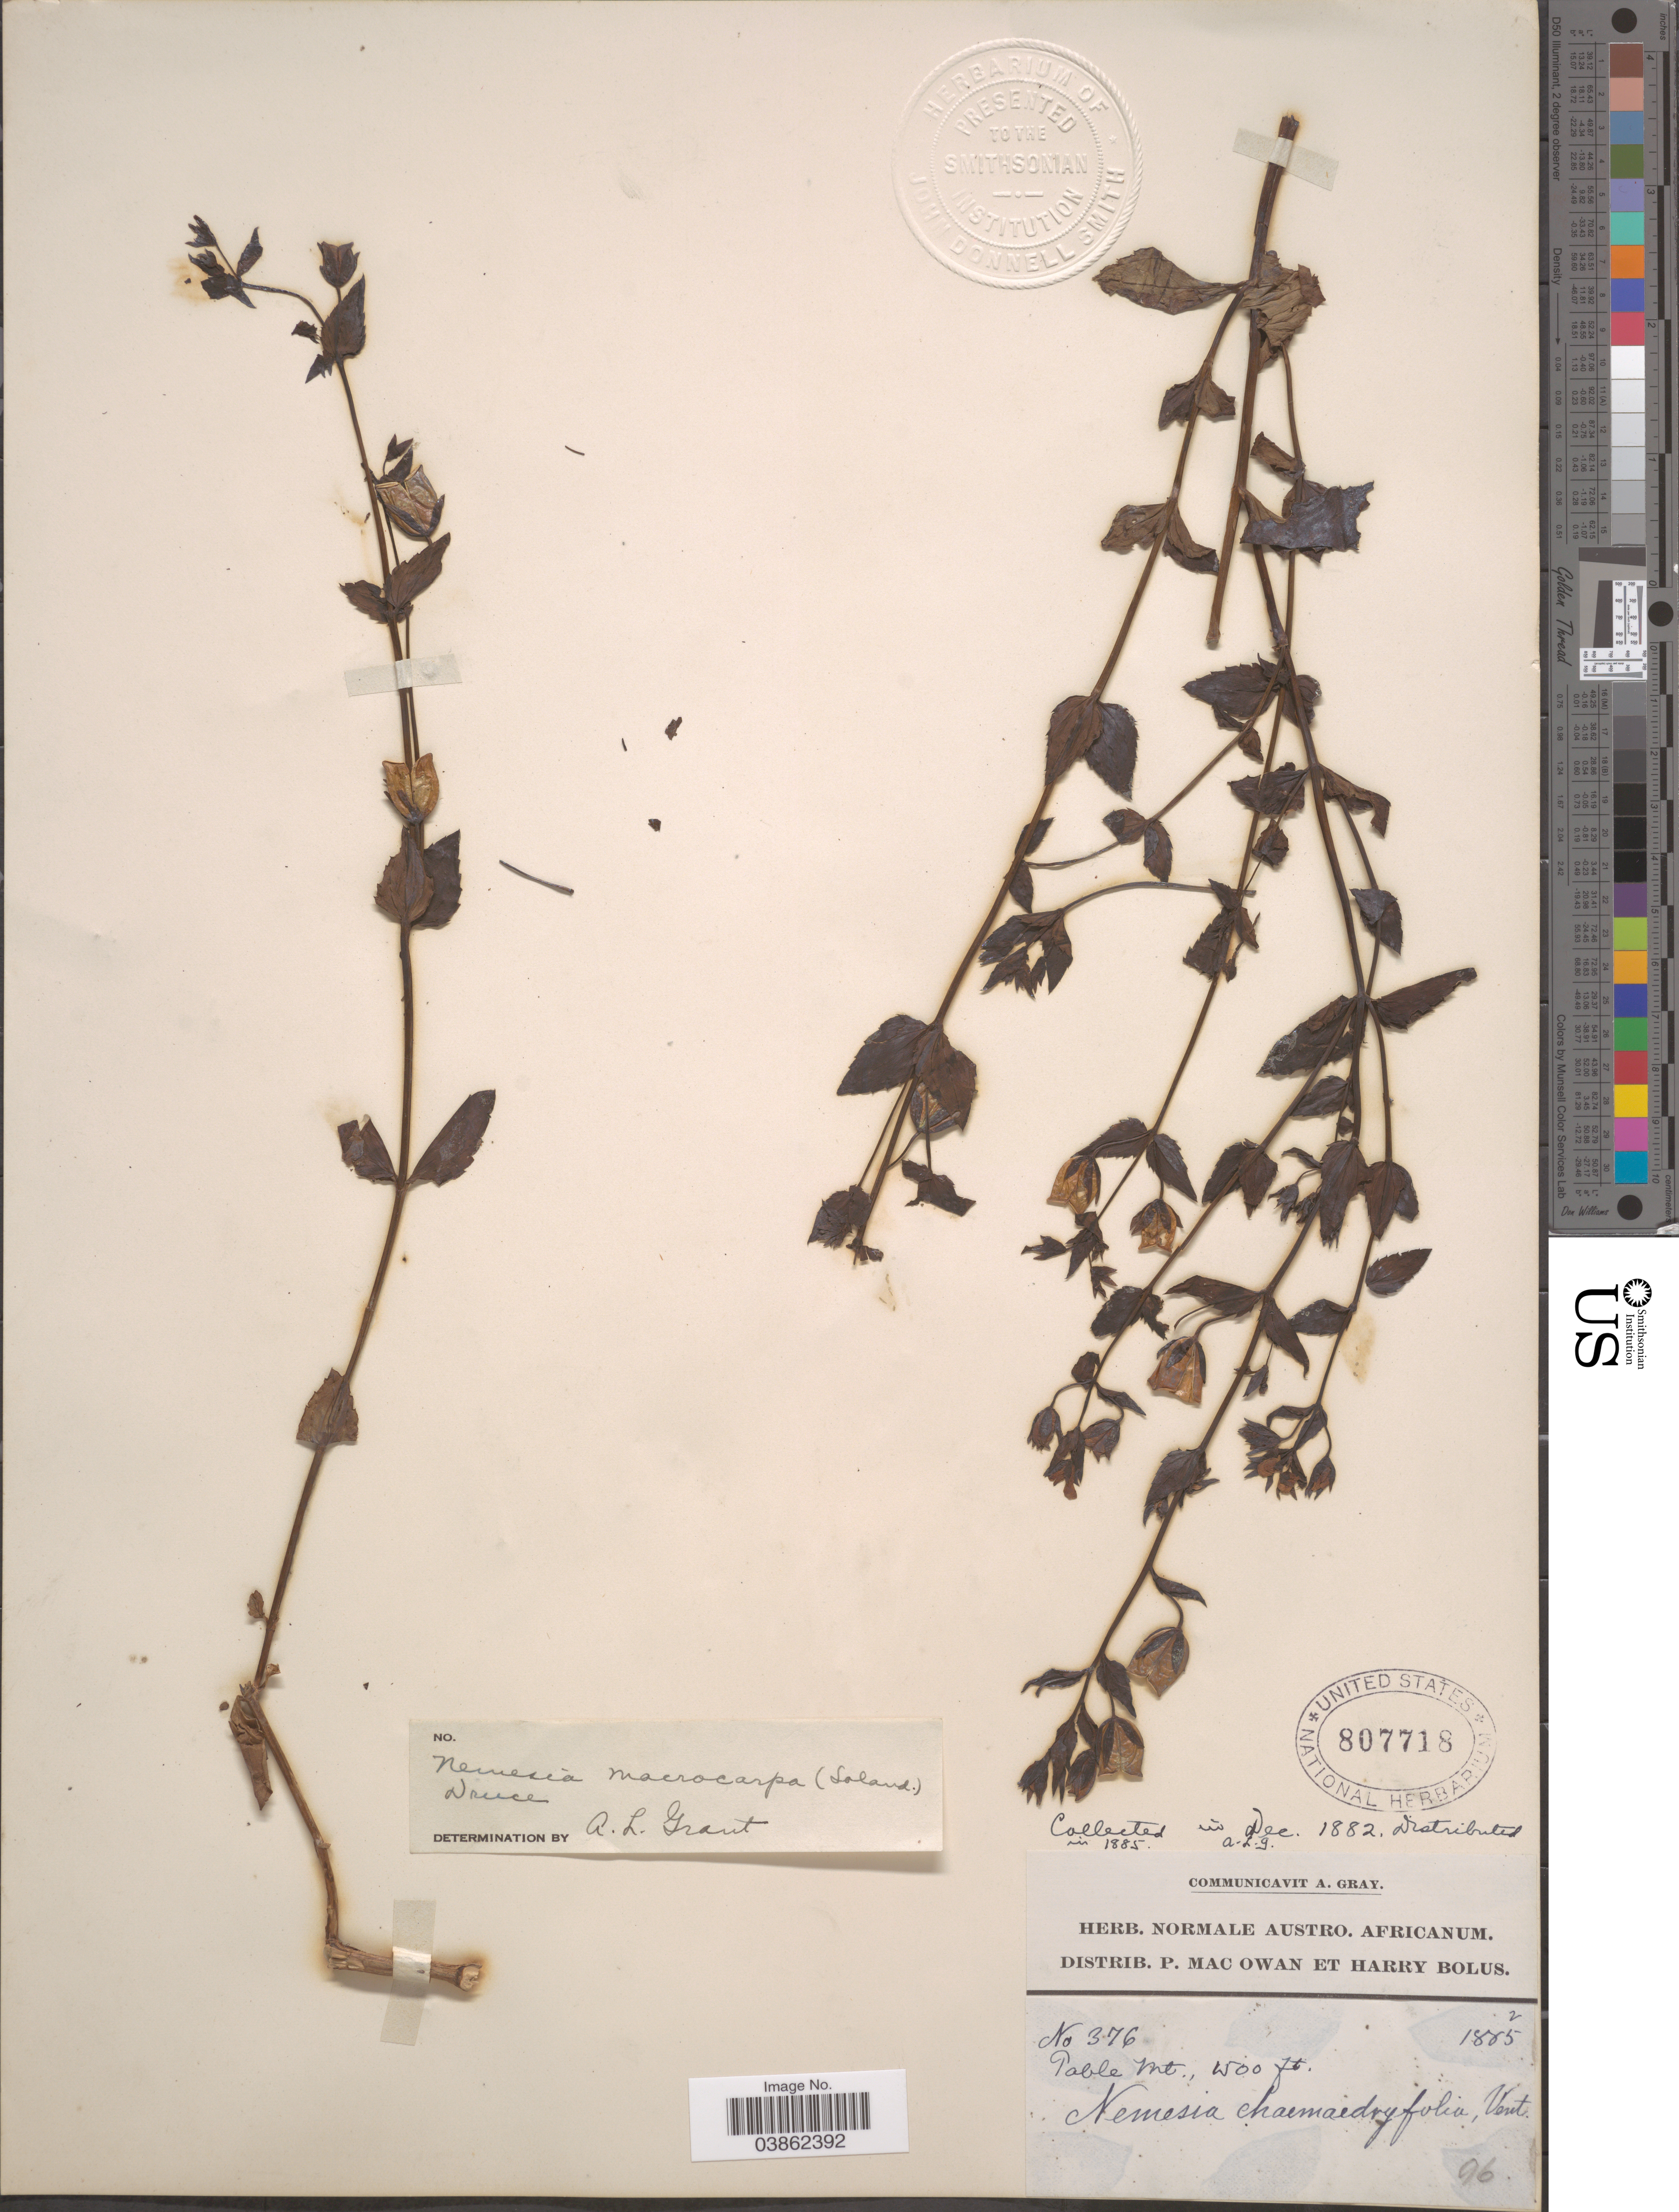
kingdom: Plantae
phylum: Tracheophyta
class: Magnoliopsida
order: Lamiales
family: Scrophulariaceae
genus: Nemesia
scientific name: Nemesia macrocarpa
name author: Druce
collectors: P. MacOwan & H. Bolus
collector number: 376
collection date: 1882-12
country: South Africa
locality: Table Mt.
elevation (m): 457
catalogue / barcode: US 807718